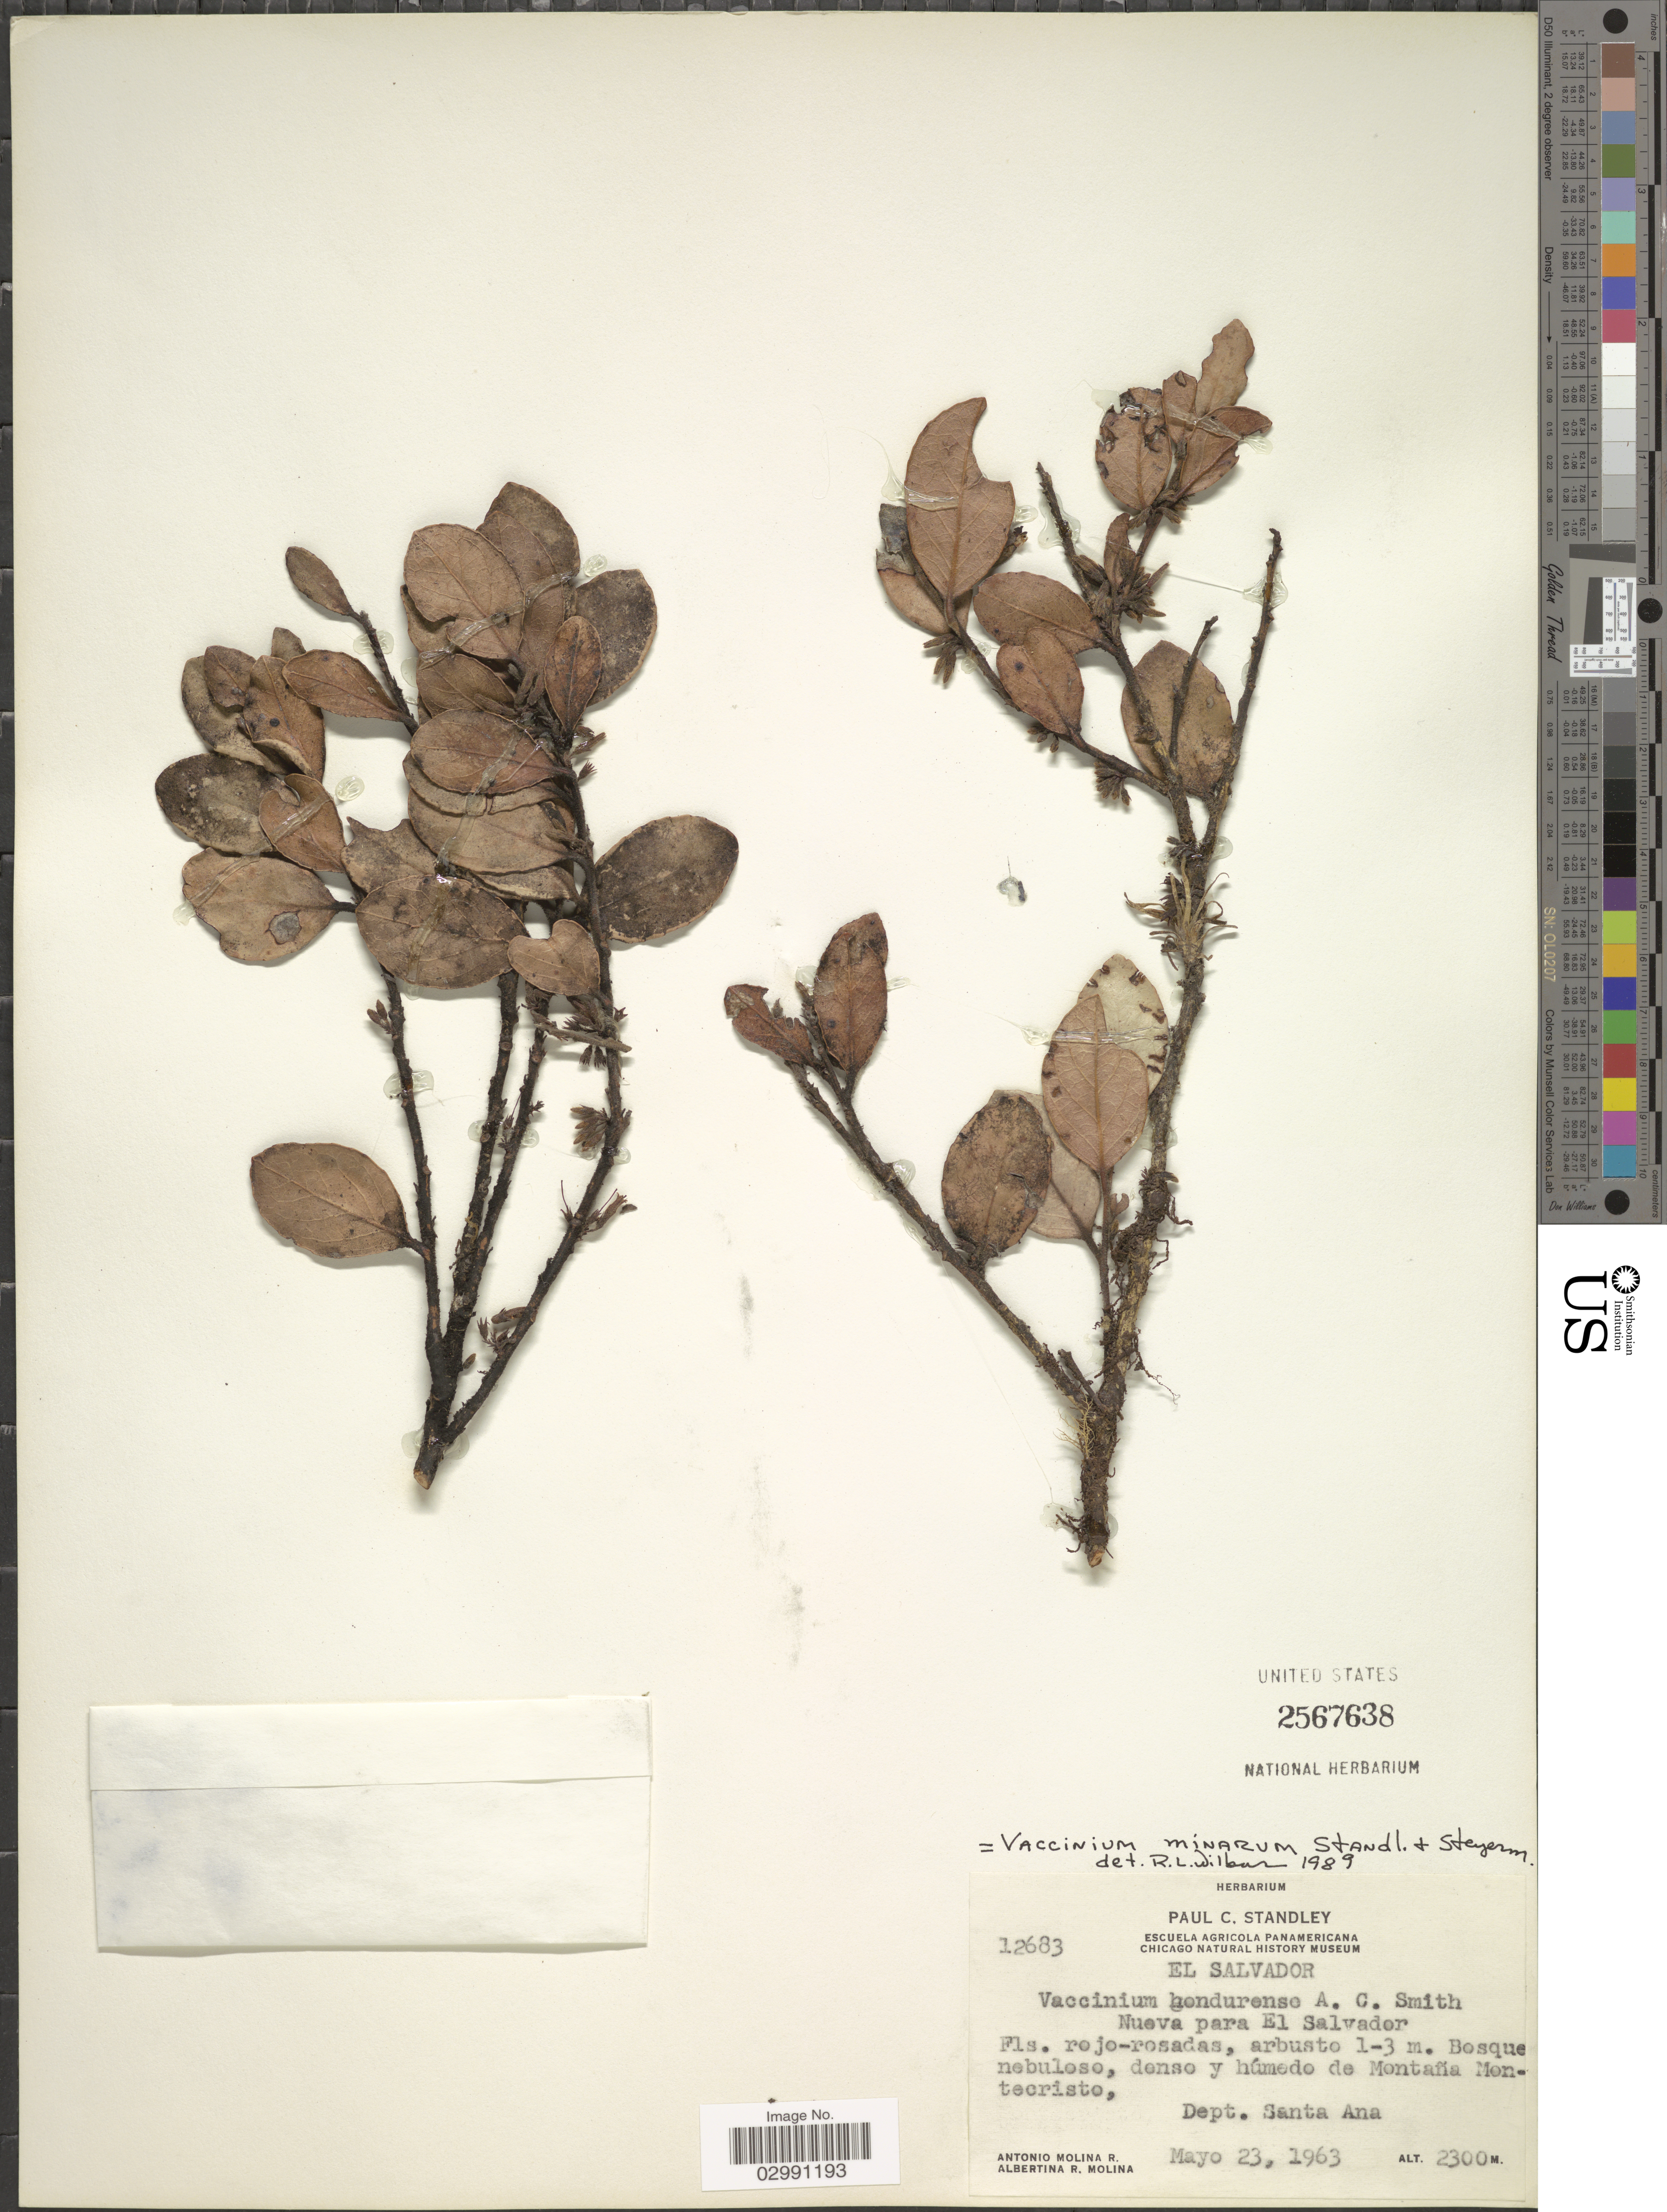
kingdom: Plantae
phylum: Tracheophyta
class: Magnoliopsida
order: Ericales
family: Ericaceae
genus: Vaccinium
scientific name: Vaccinium minarum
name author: Standl. & Steyerm.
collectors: A. Molina R. & A. R. Molina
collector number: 12683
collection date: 1963-05-23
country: El Salvador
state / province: Santa Ana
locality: Bosque nebuloso, densi y húmedo de Montaña Montecristo, Dept. Santa Ana.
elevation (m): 2300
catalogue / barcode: US 2567638